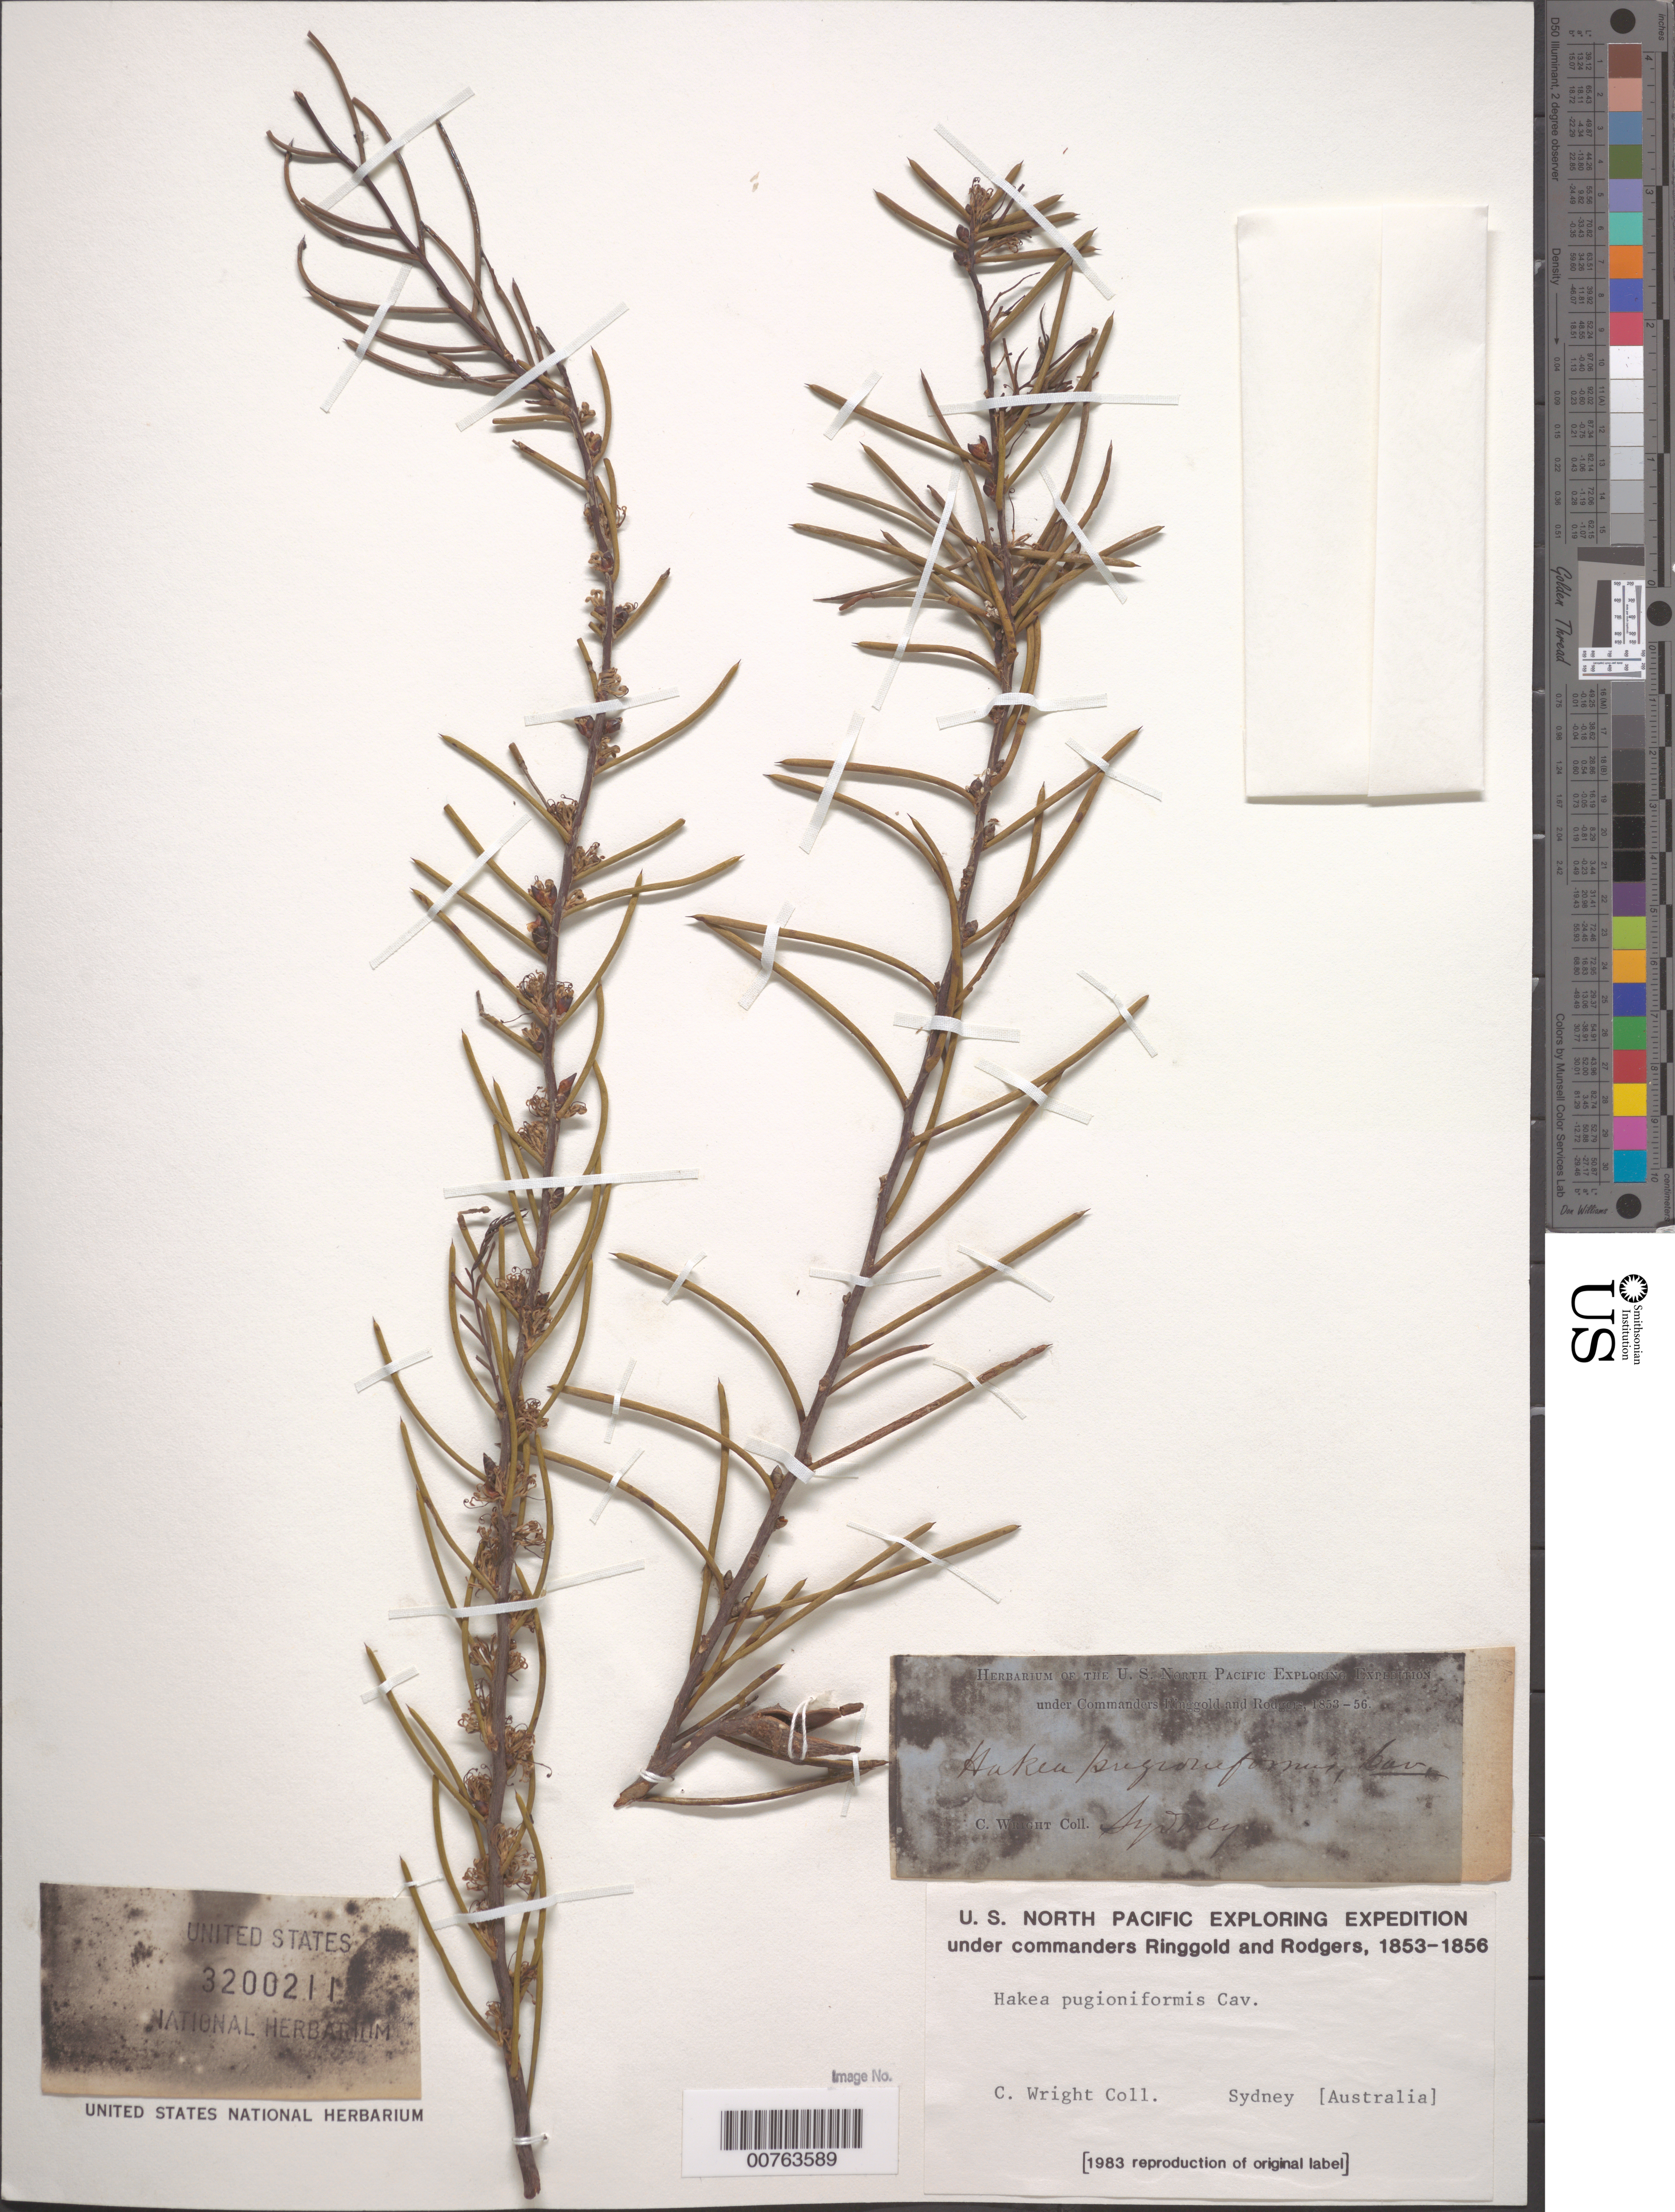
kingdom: Plantae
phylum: Tracheophyta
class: Magnoliopsida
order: Proteales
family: Proteaceae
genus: Hakea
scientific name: Hakea pugioniformis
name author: Cav.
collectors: C. Wright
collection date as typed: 1853 to -- --- 1856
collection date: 1853/1856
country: Australia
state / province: New South Wales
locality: Sydney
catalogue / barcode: US 3200211